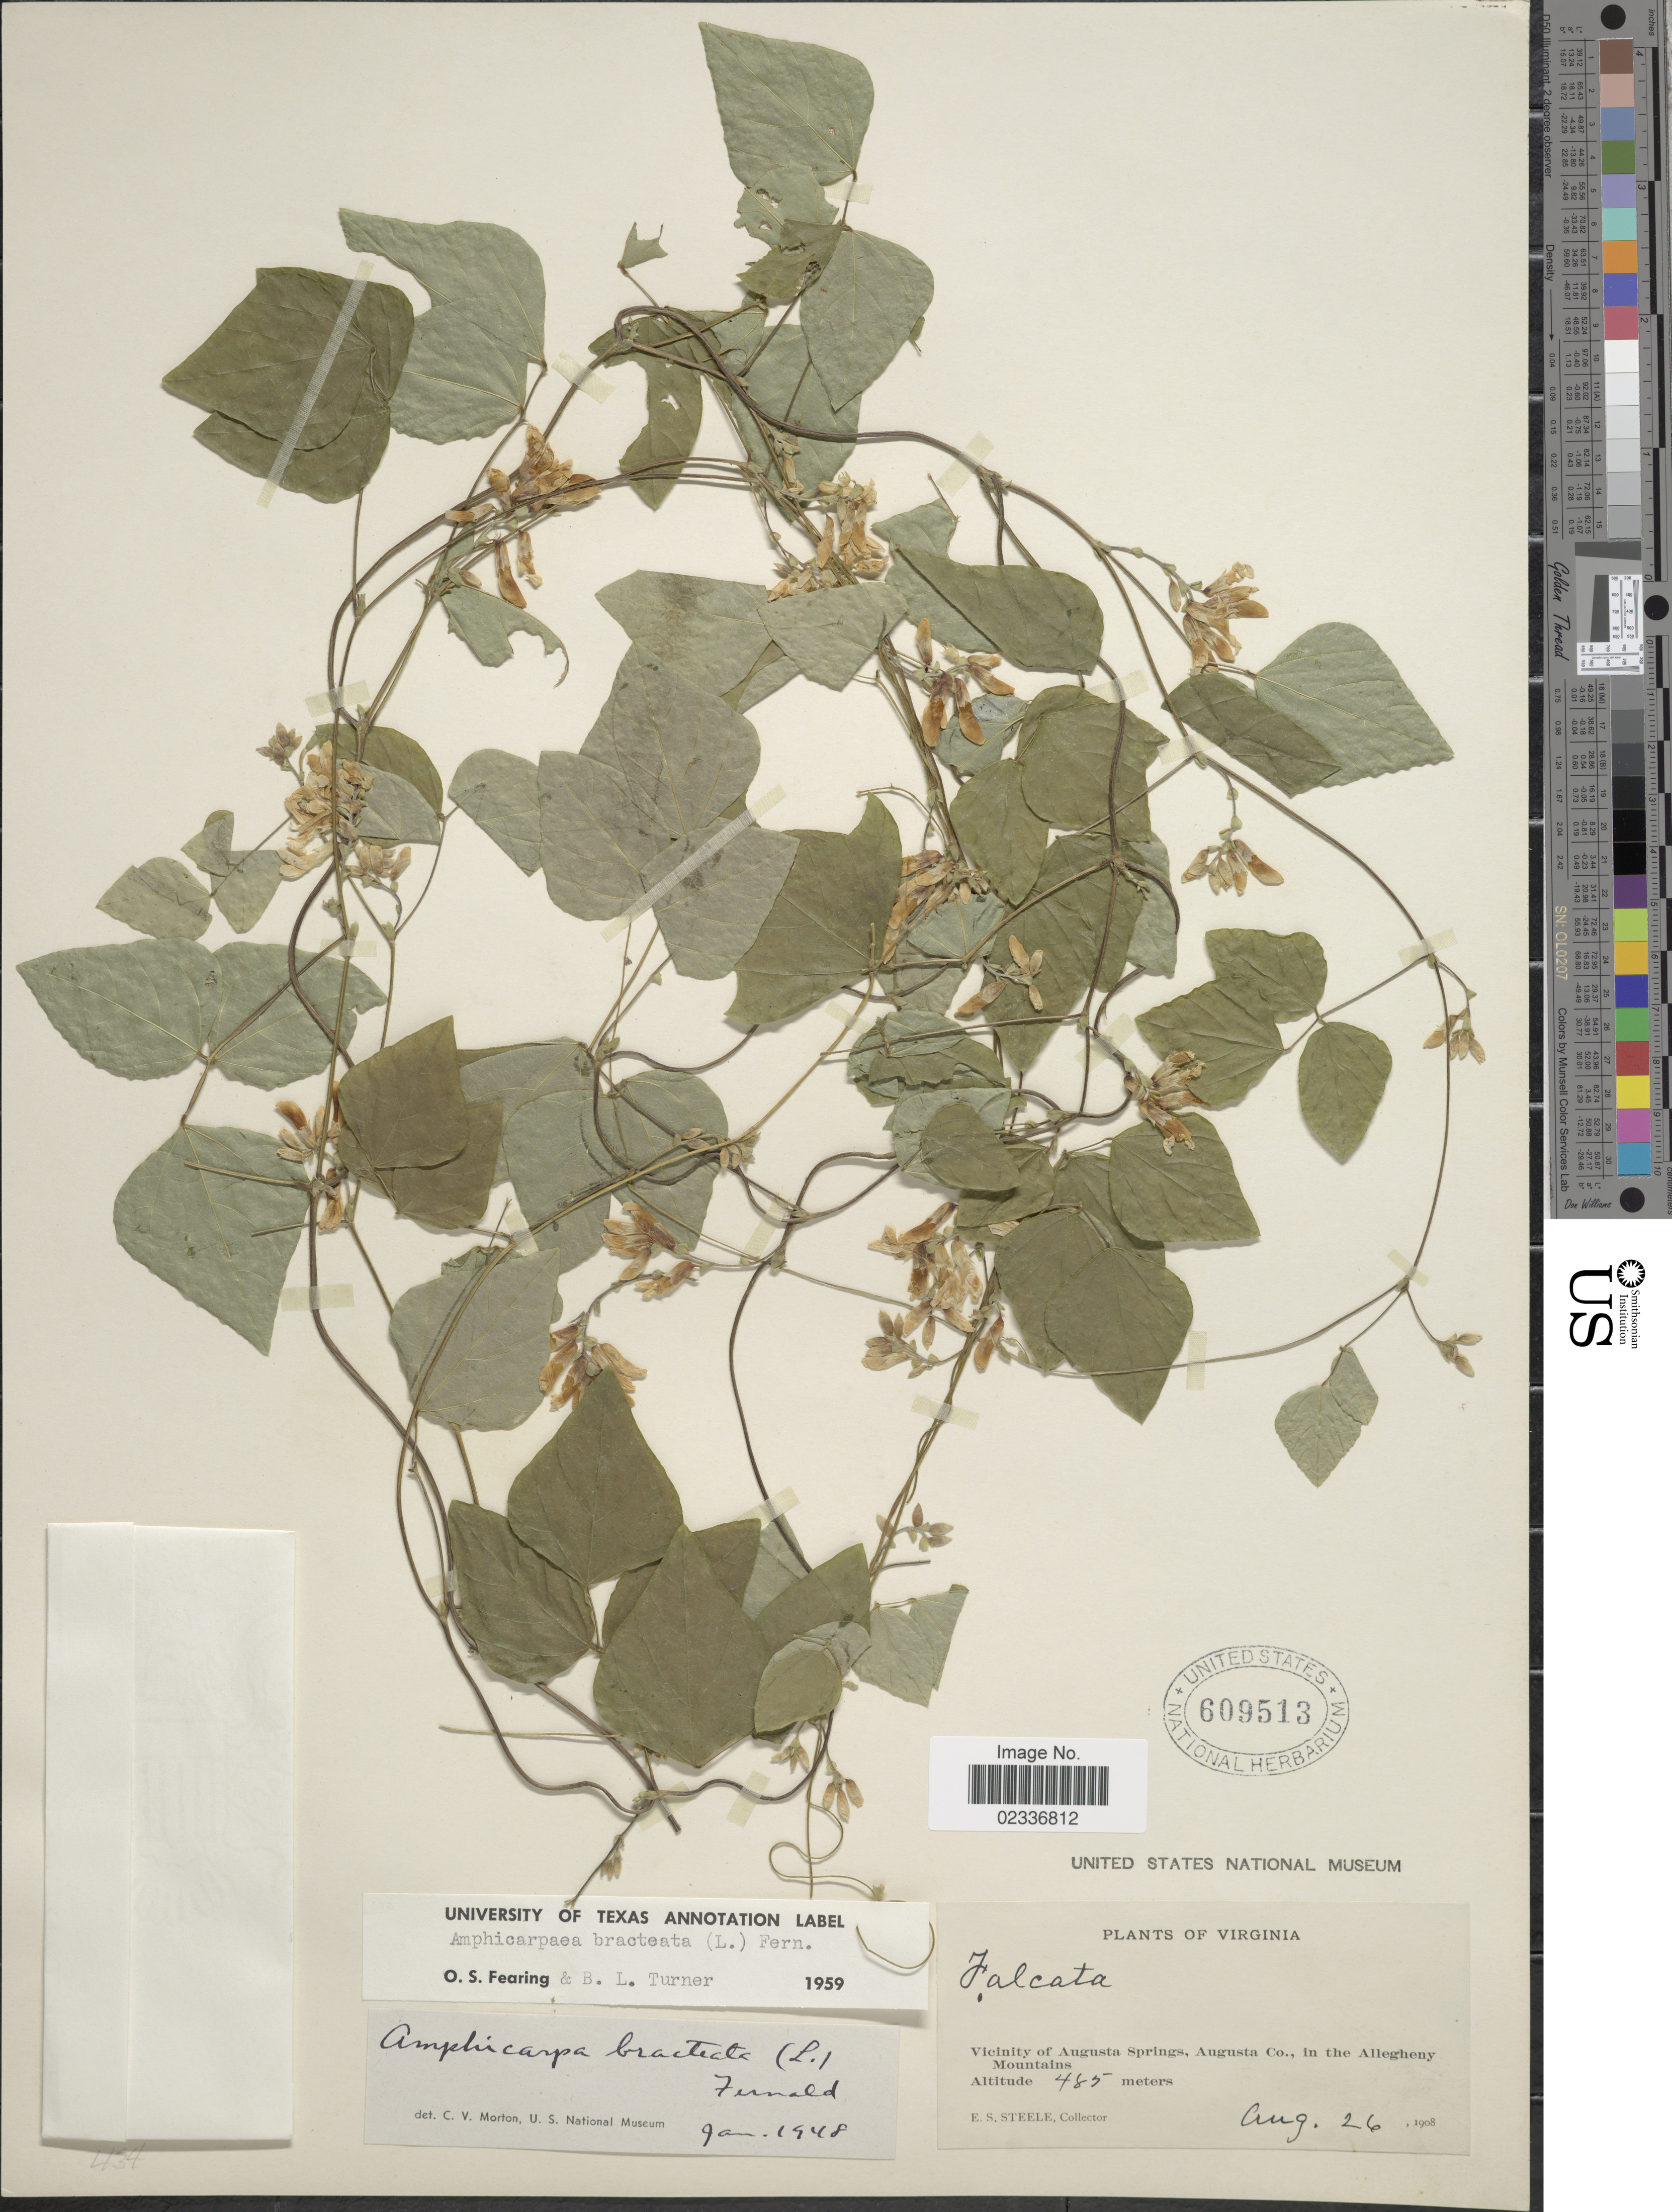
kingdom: Plantae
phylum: Tracheophyta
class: Magnoliopsida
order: Fabales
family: Fabaceae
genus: Amphicarpaea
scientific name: Amphicarpaea bracteata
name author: (L.) Fernald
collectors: E. Steele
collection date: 1908-08-26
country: United States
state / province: Virginia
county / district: Augusta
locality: Vicinity of Augusta Springs, Augusta Co., in the Allegheny Mountains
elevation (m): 485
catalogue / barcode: US 609513